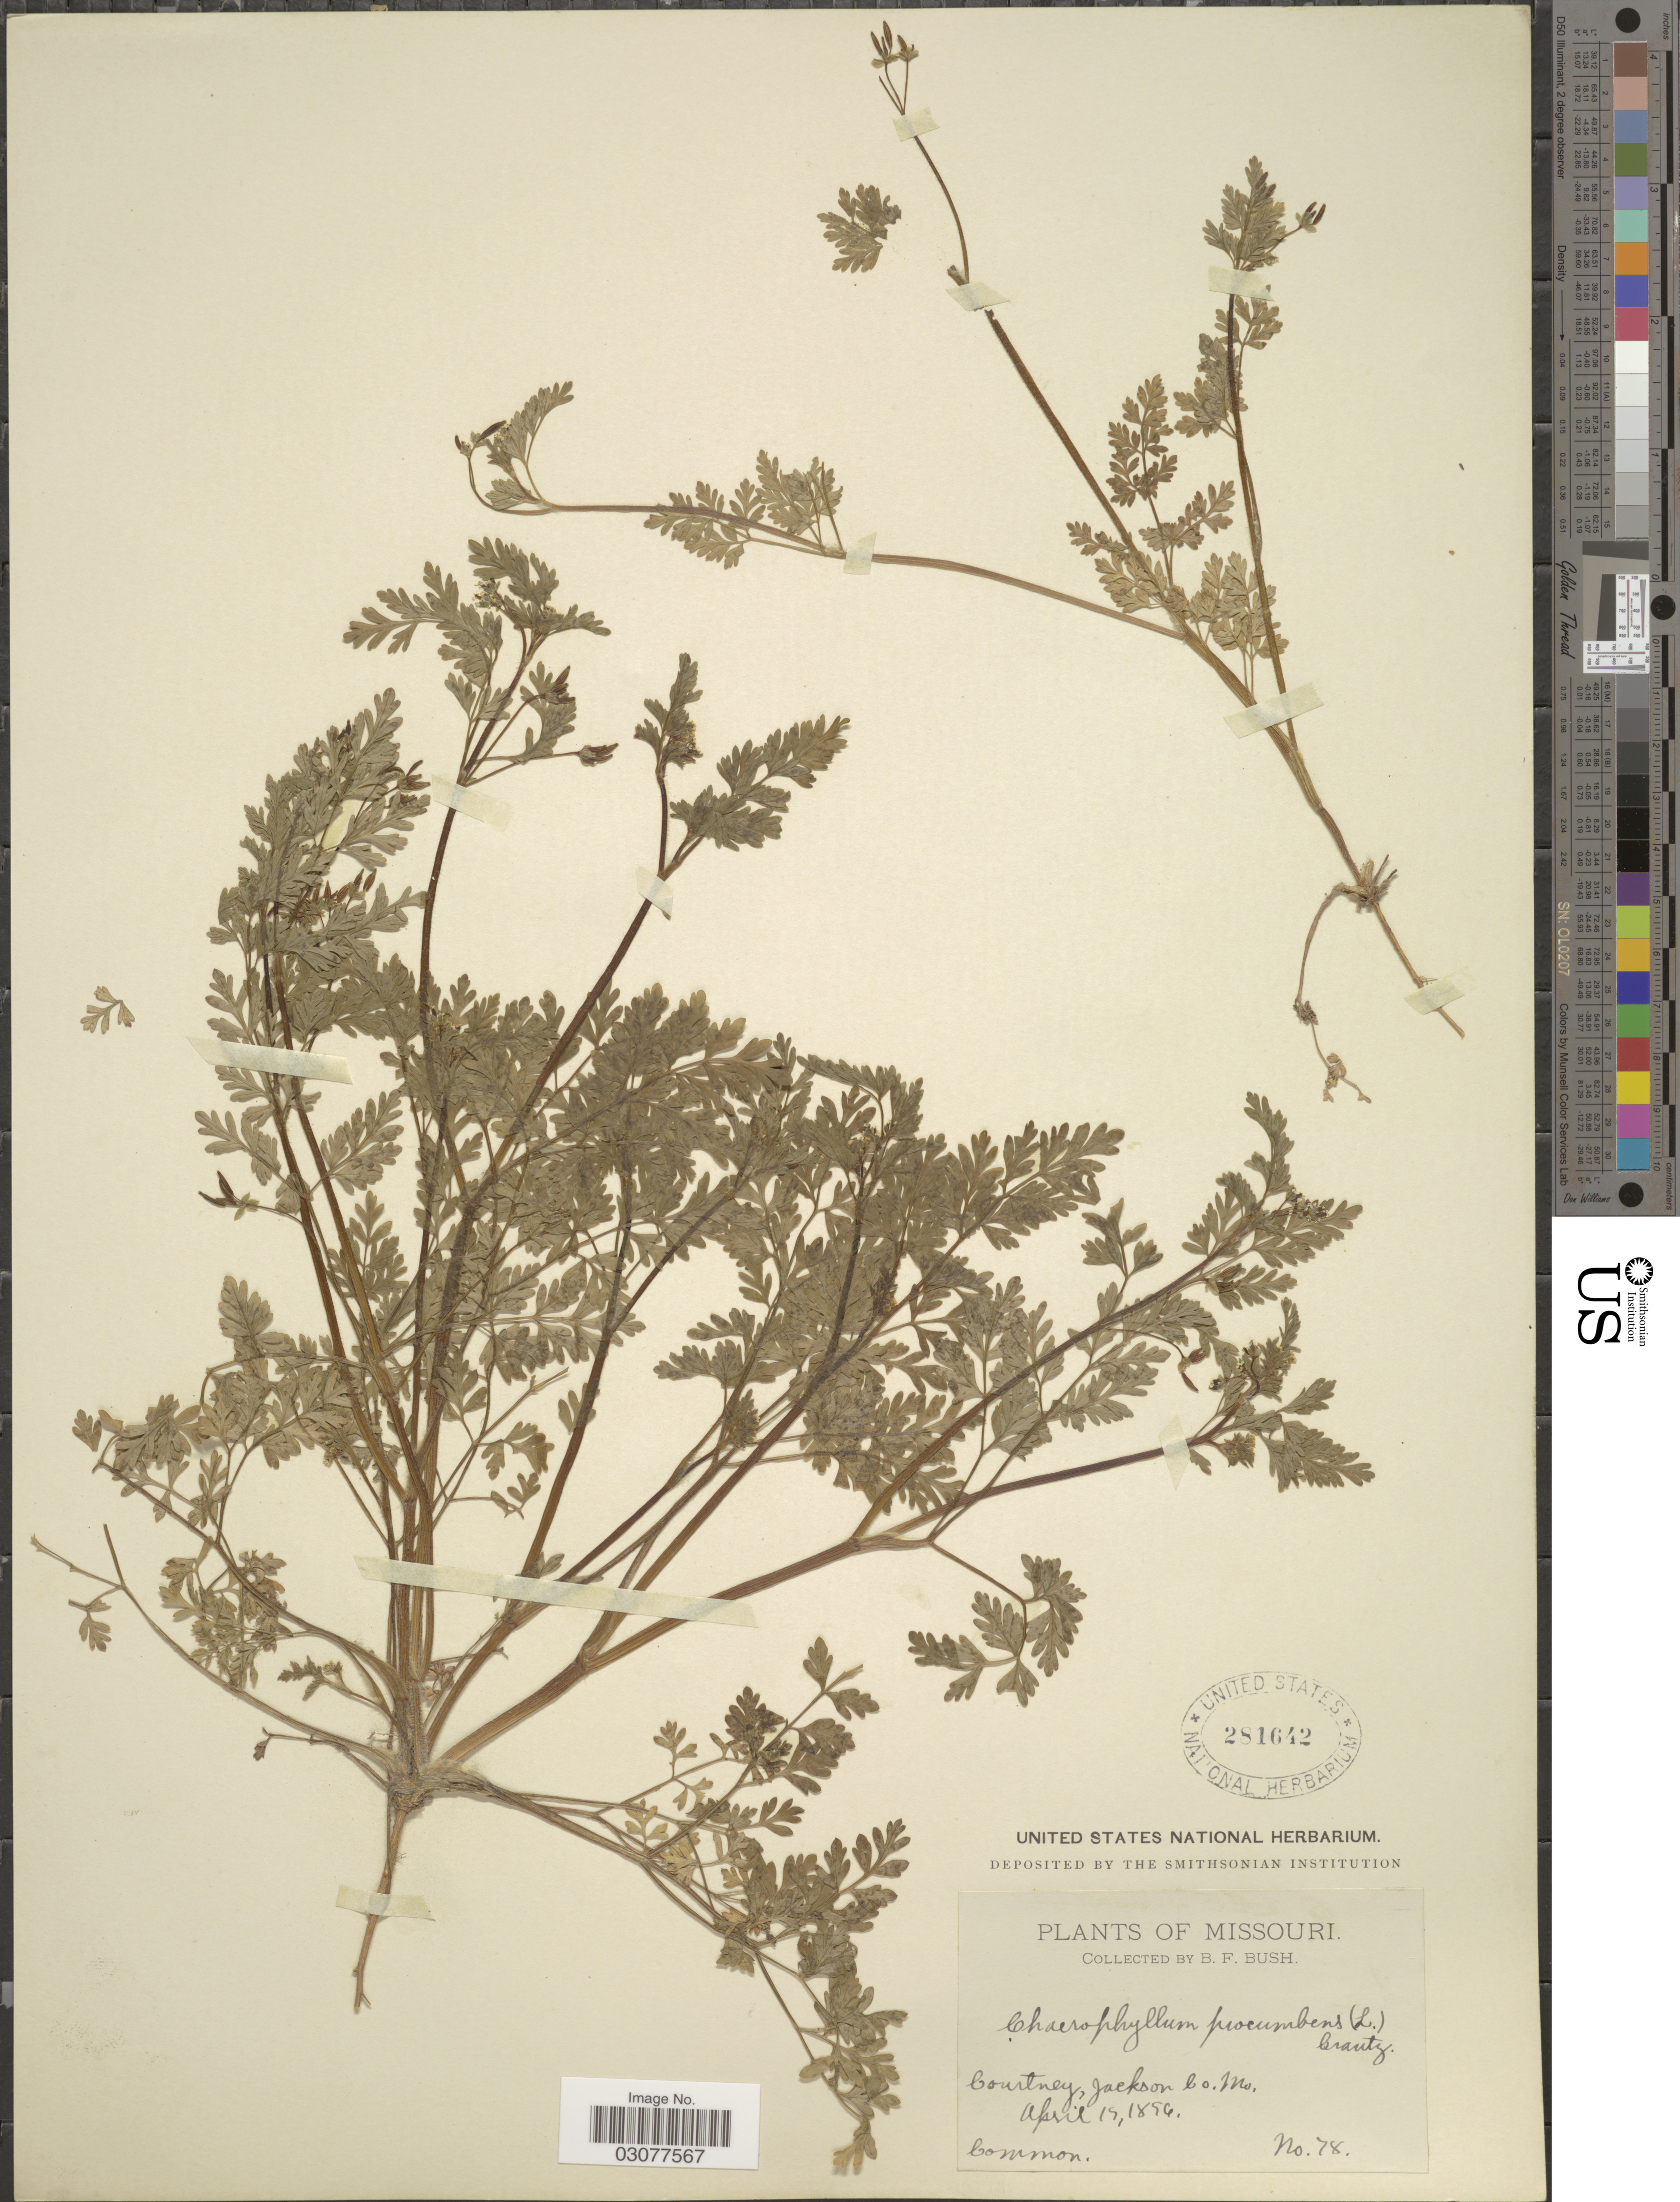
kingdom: Plantae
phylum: Tracheophyta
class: Magnoliopsida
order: Apiales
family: Apiaceae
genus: Chaerophyllum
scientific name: Chaerophyllum procumbens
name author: (L.) Crantz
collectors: B. F. Bush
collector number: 78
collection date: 1894-04-19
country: United States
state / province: Missouri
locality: Courtney, Jackson Co.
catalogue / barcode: US 281642